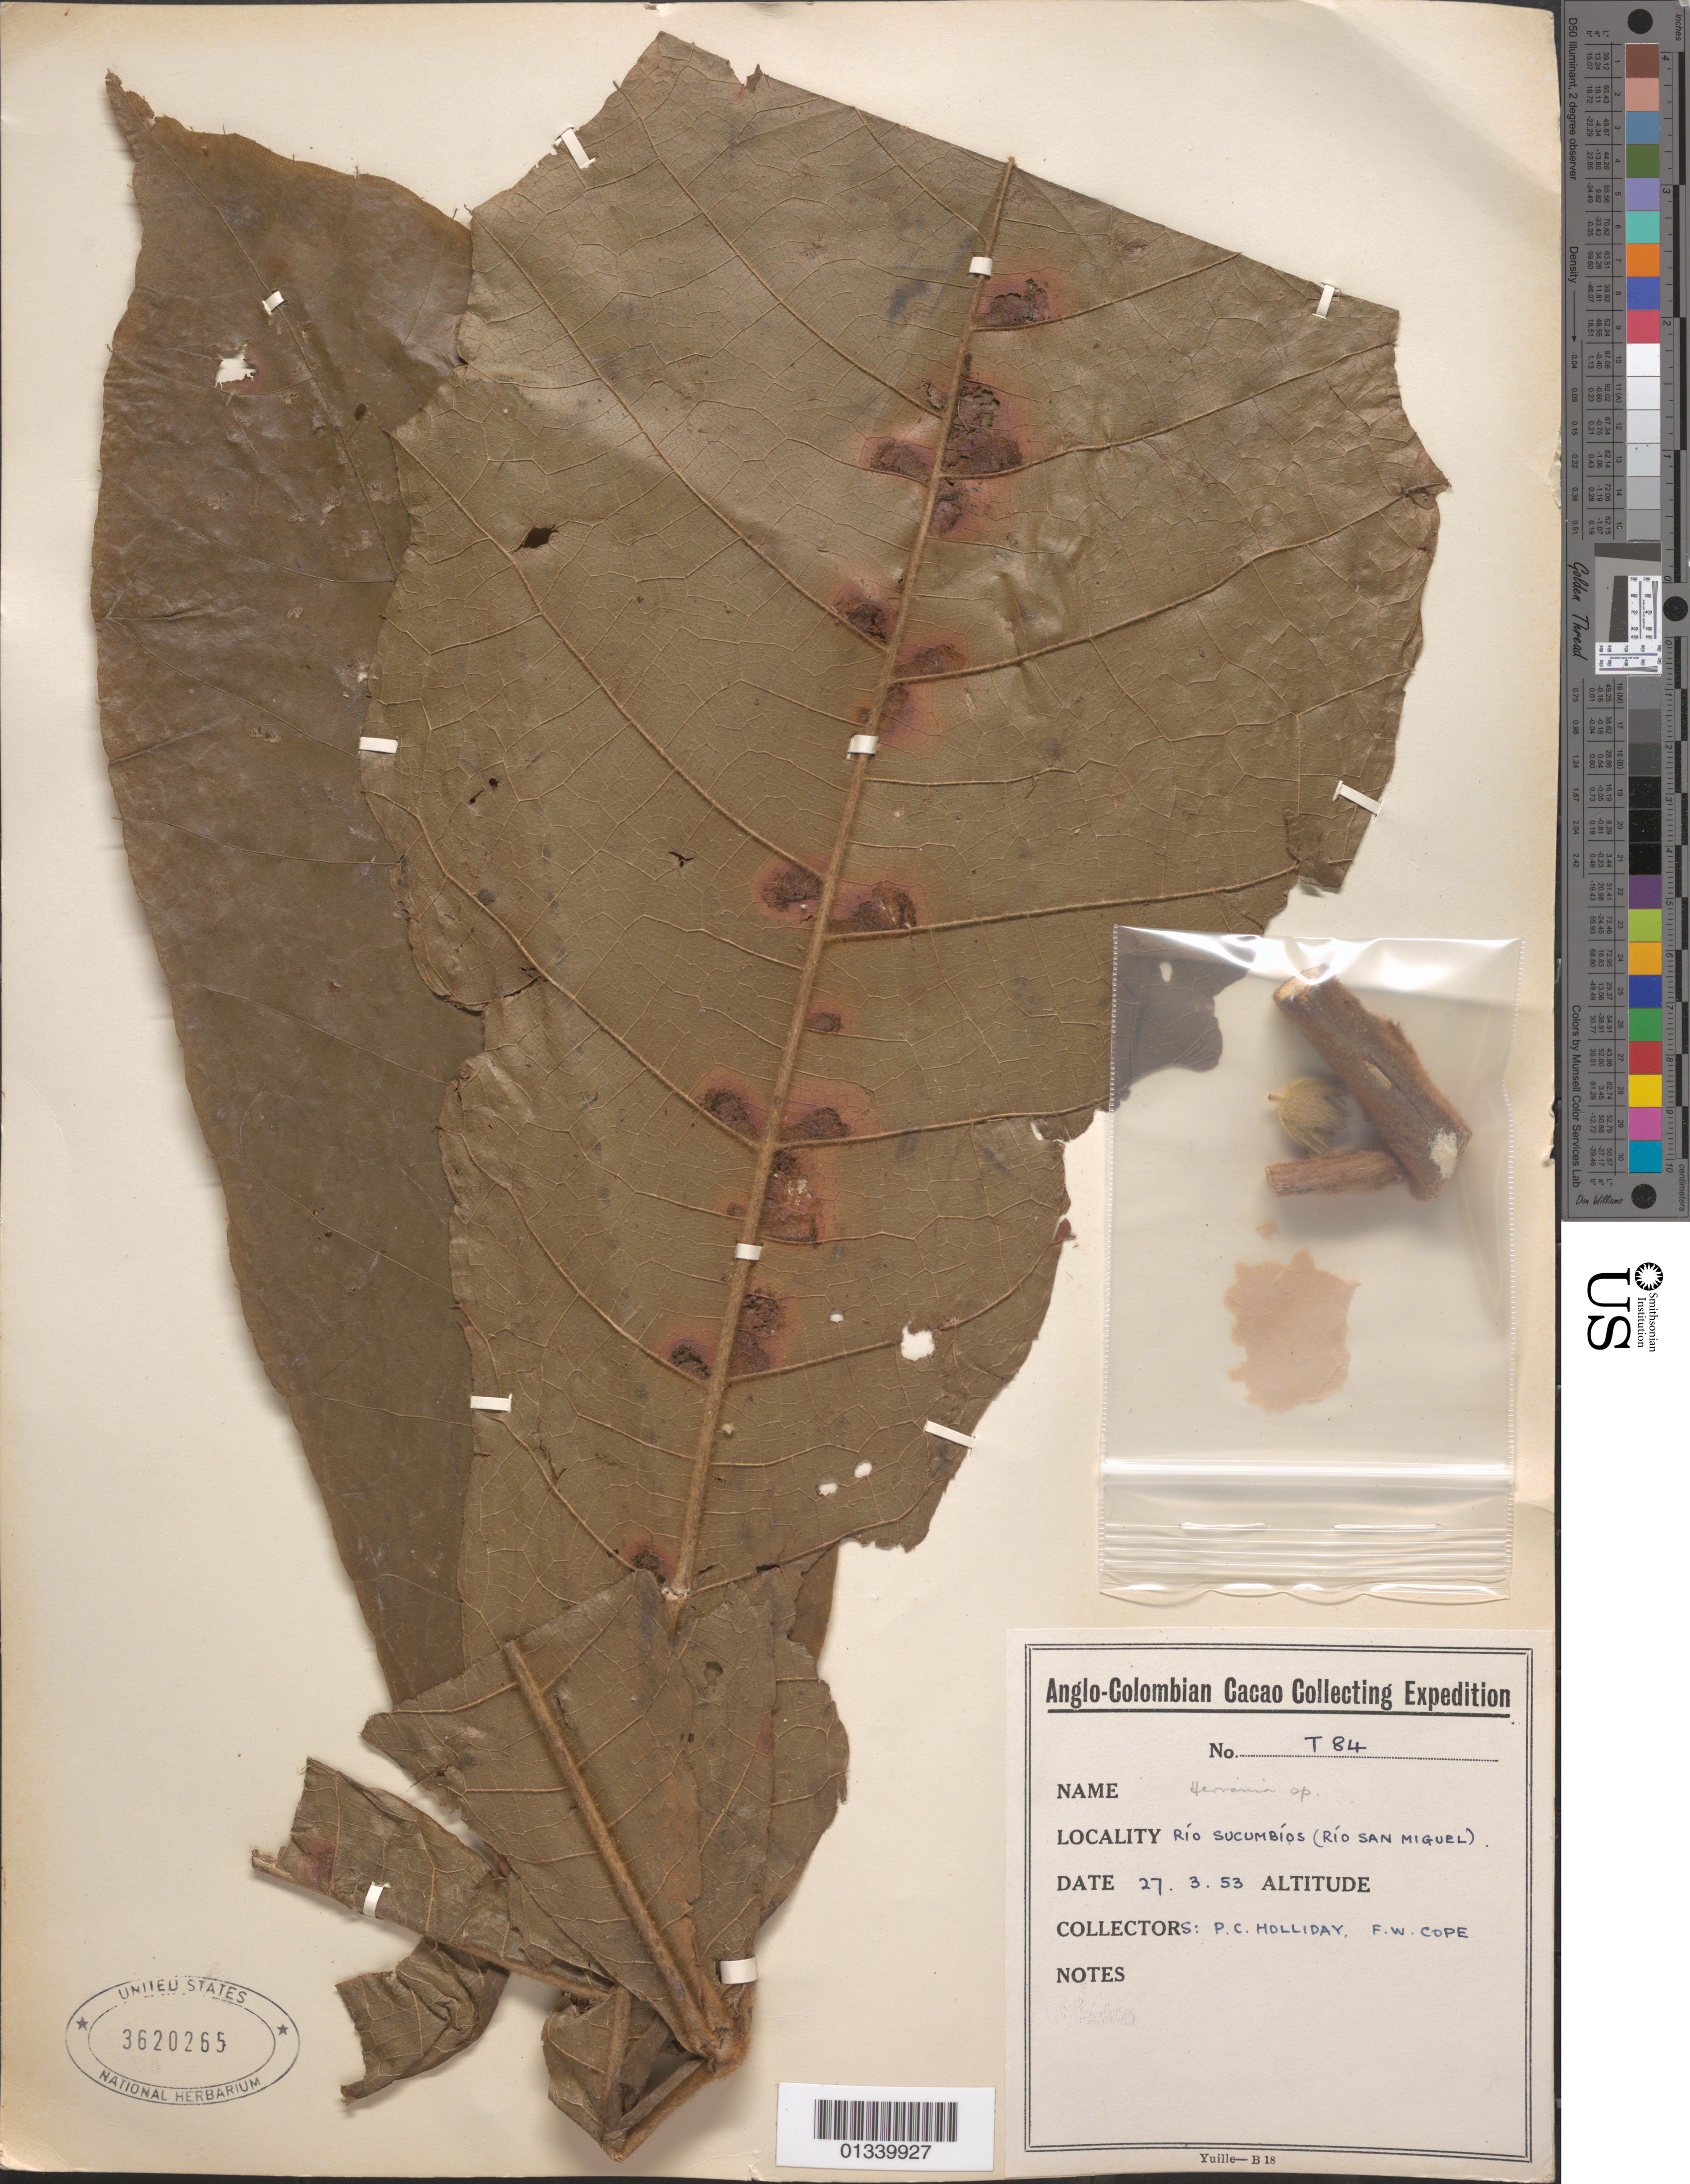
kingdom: Plantae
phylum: Tracheophyta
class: Magnoliopsida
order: Malvales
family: Malvaceae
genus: Herrania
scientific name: Herrania sp.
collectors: P. C. Holliday & F. Cope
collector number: T-84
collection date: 1953-04-27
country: Colombia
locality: Rio Sucumbios (Rio San Miiguel)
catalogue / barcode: US 3620265